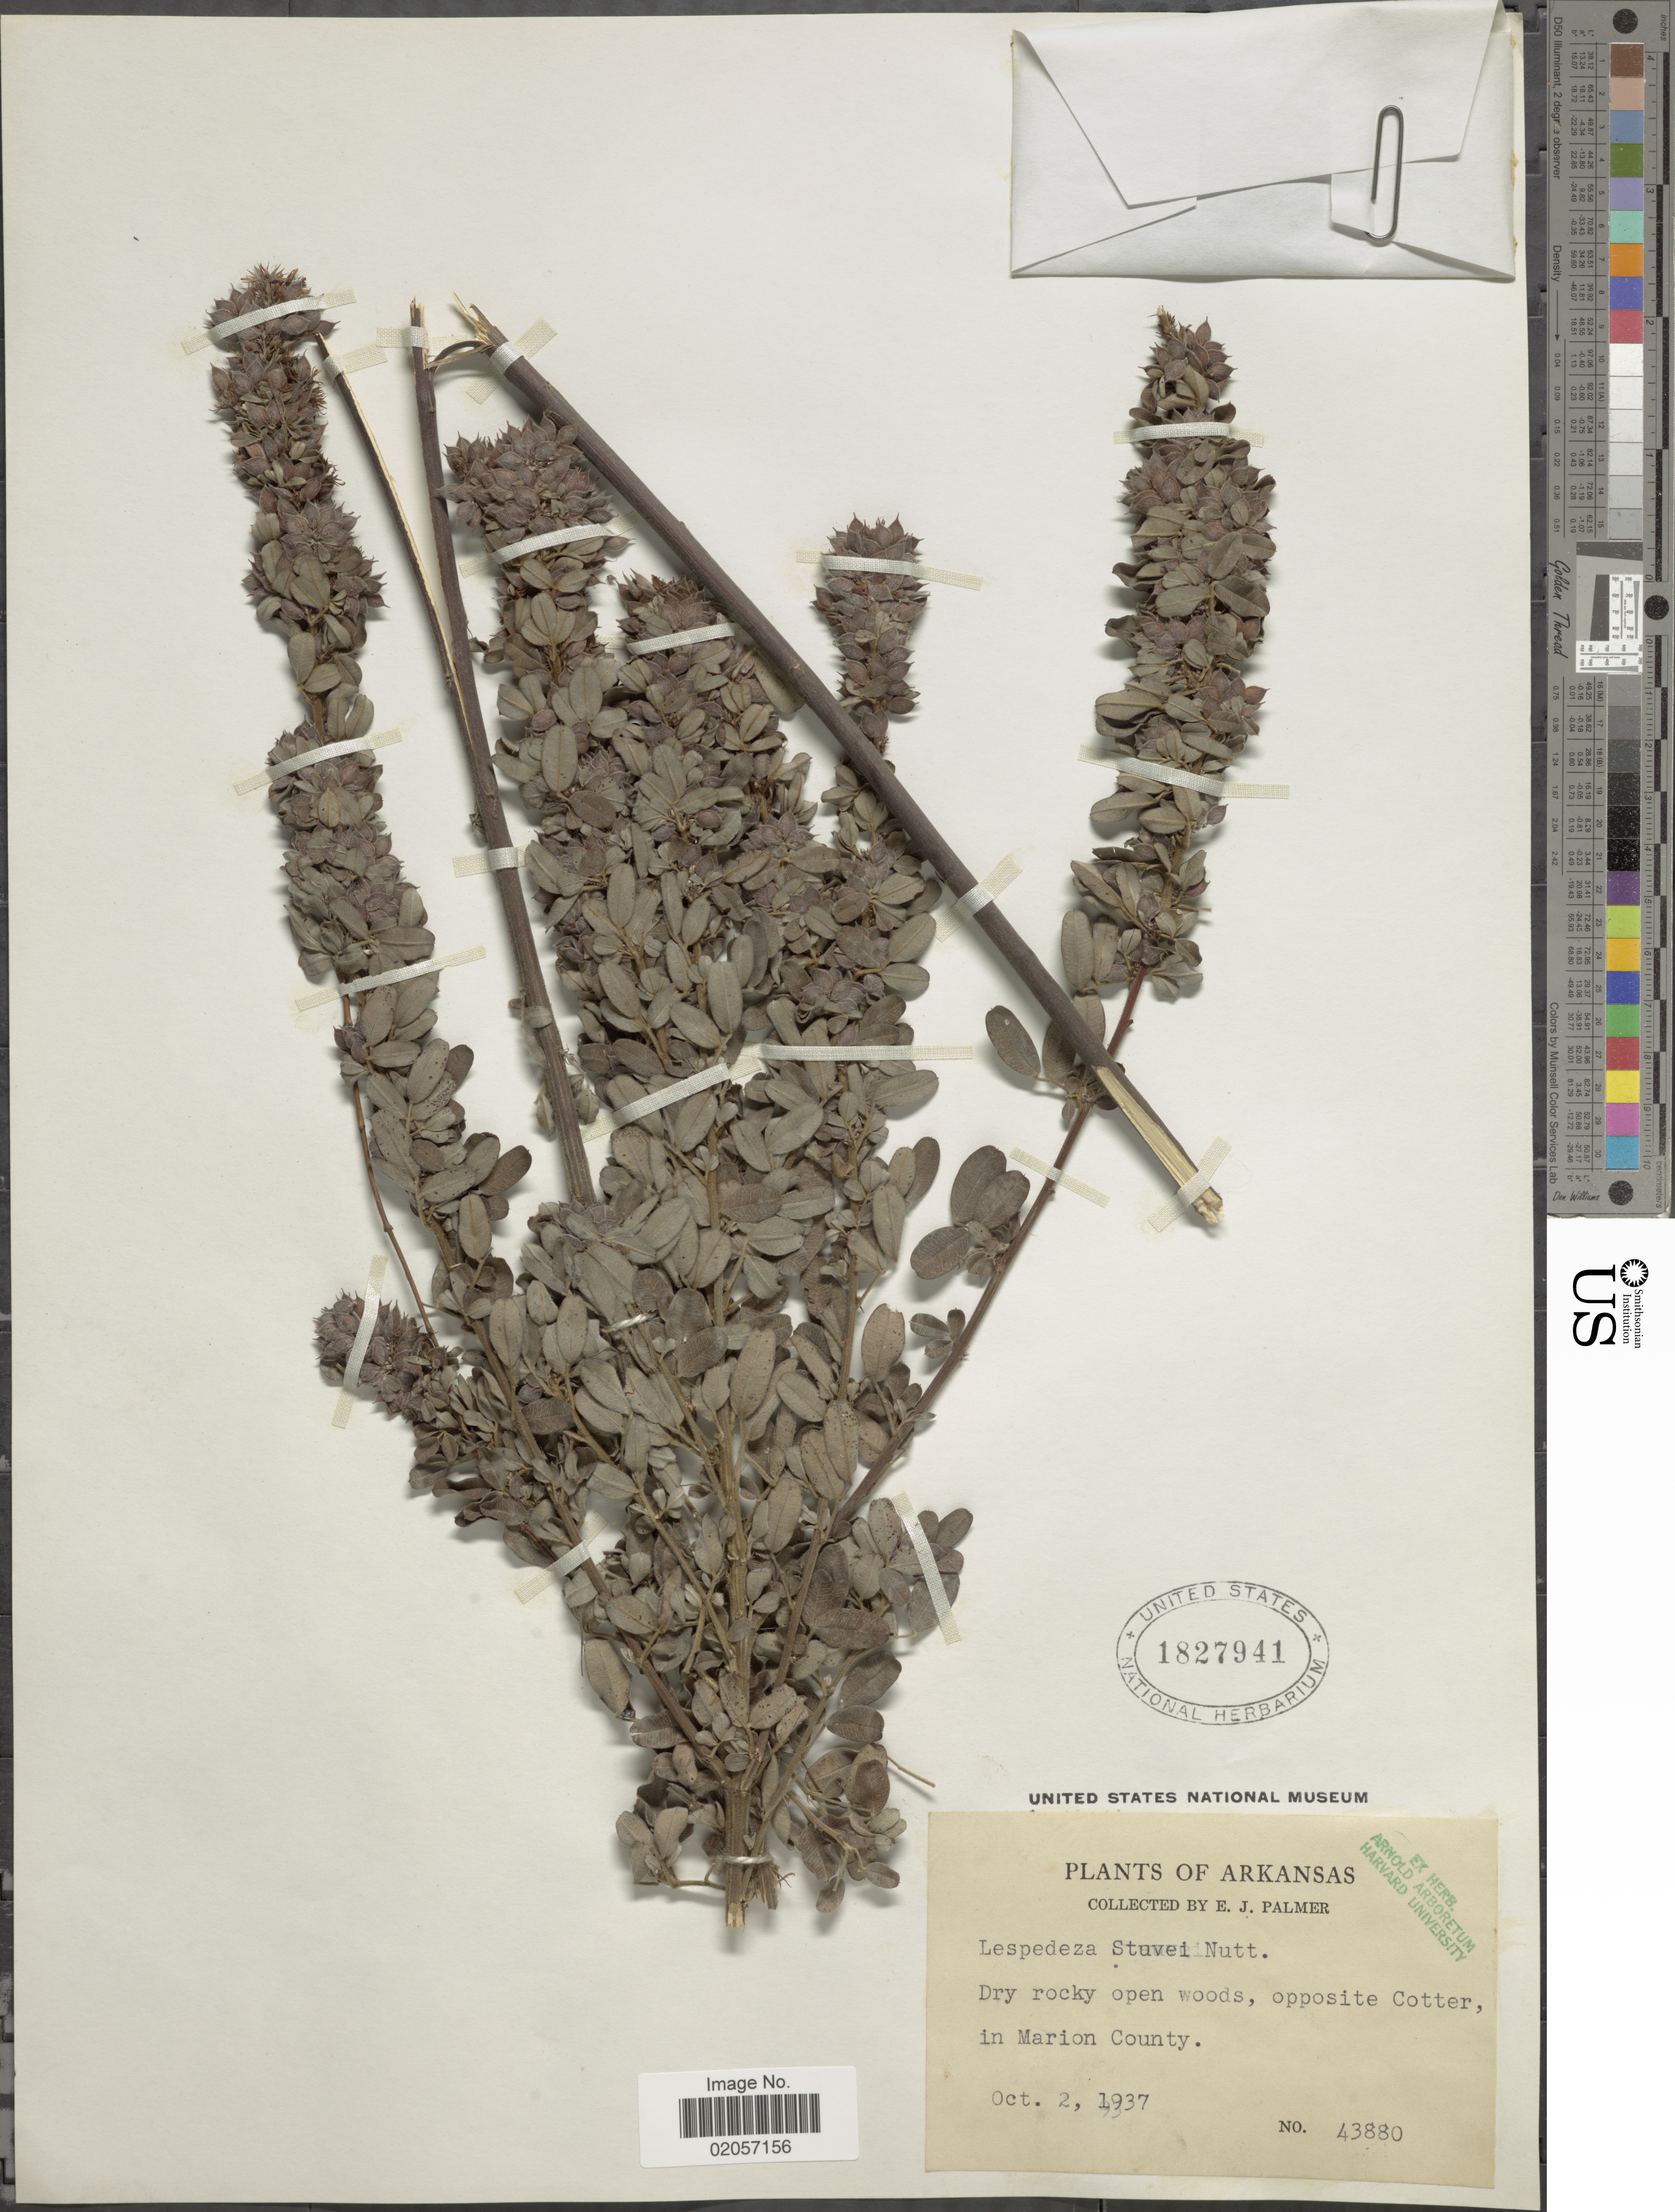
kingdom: Plantae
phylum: Tracheophyta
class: Magnoliopsida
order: Fabales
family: Fabaceae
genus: Lespedeza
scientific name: Lespedeza stuevei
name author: Nutt.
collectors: E. J. Palmer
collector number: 43880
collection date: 1937-10-02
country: United States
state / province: Arkansas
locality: Dry rocky open woods, opposite Cotter, in Marion County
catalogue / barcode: US 1827941